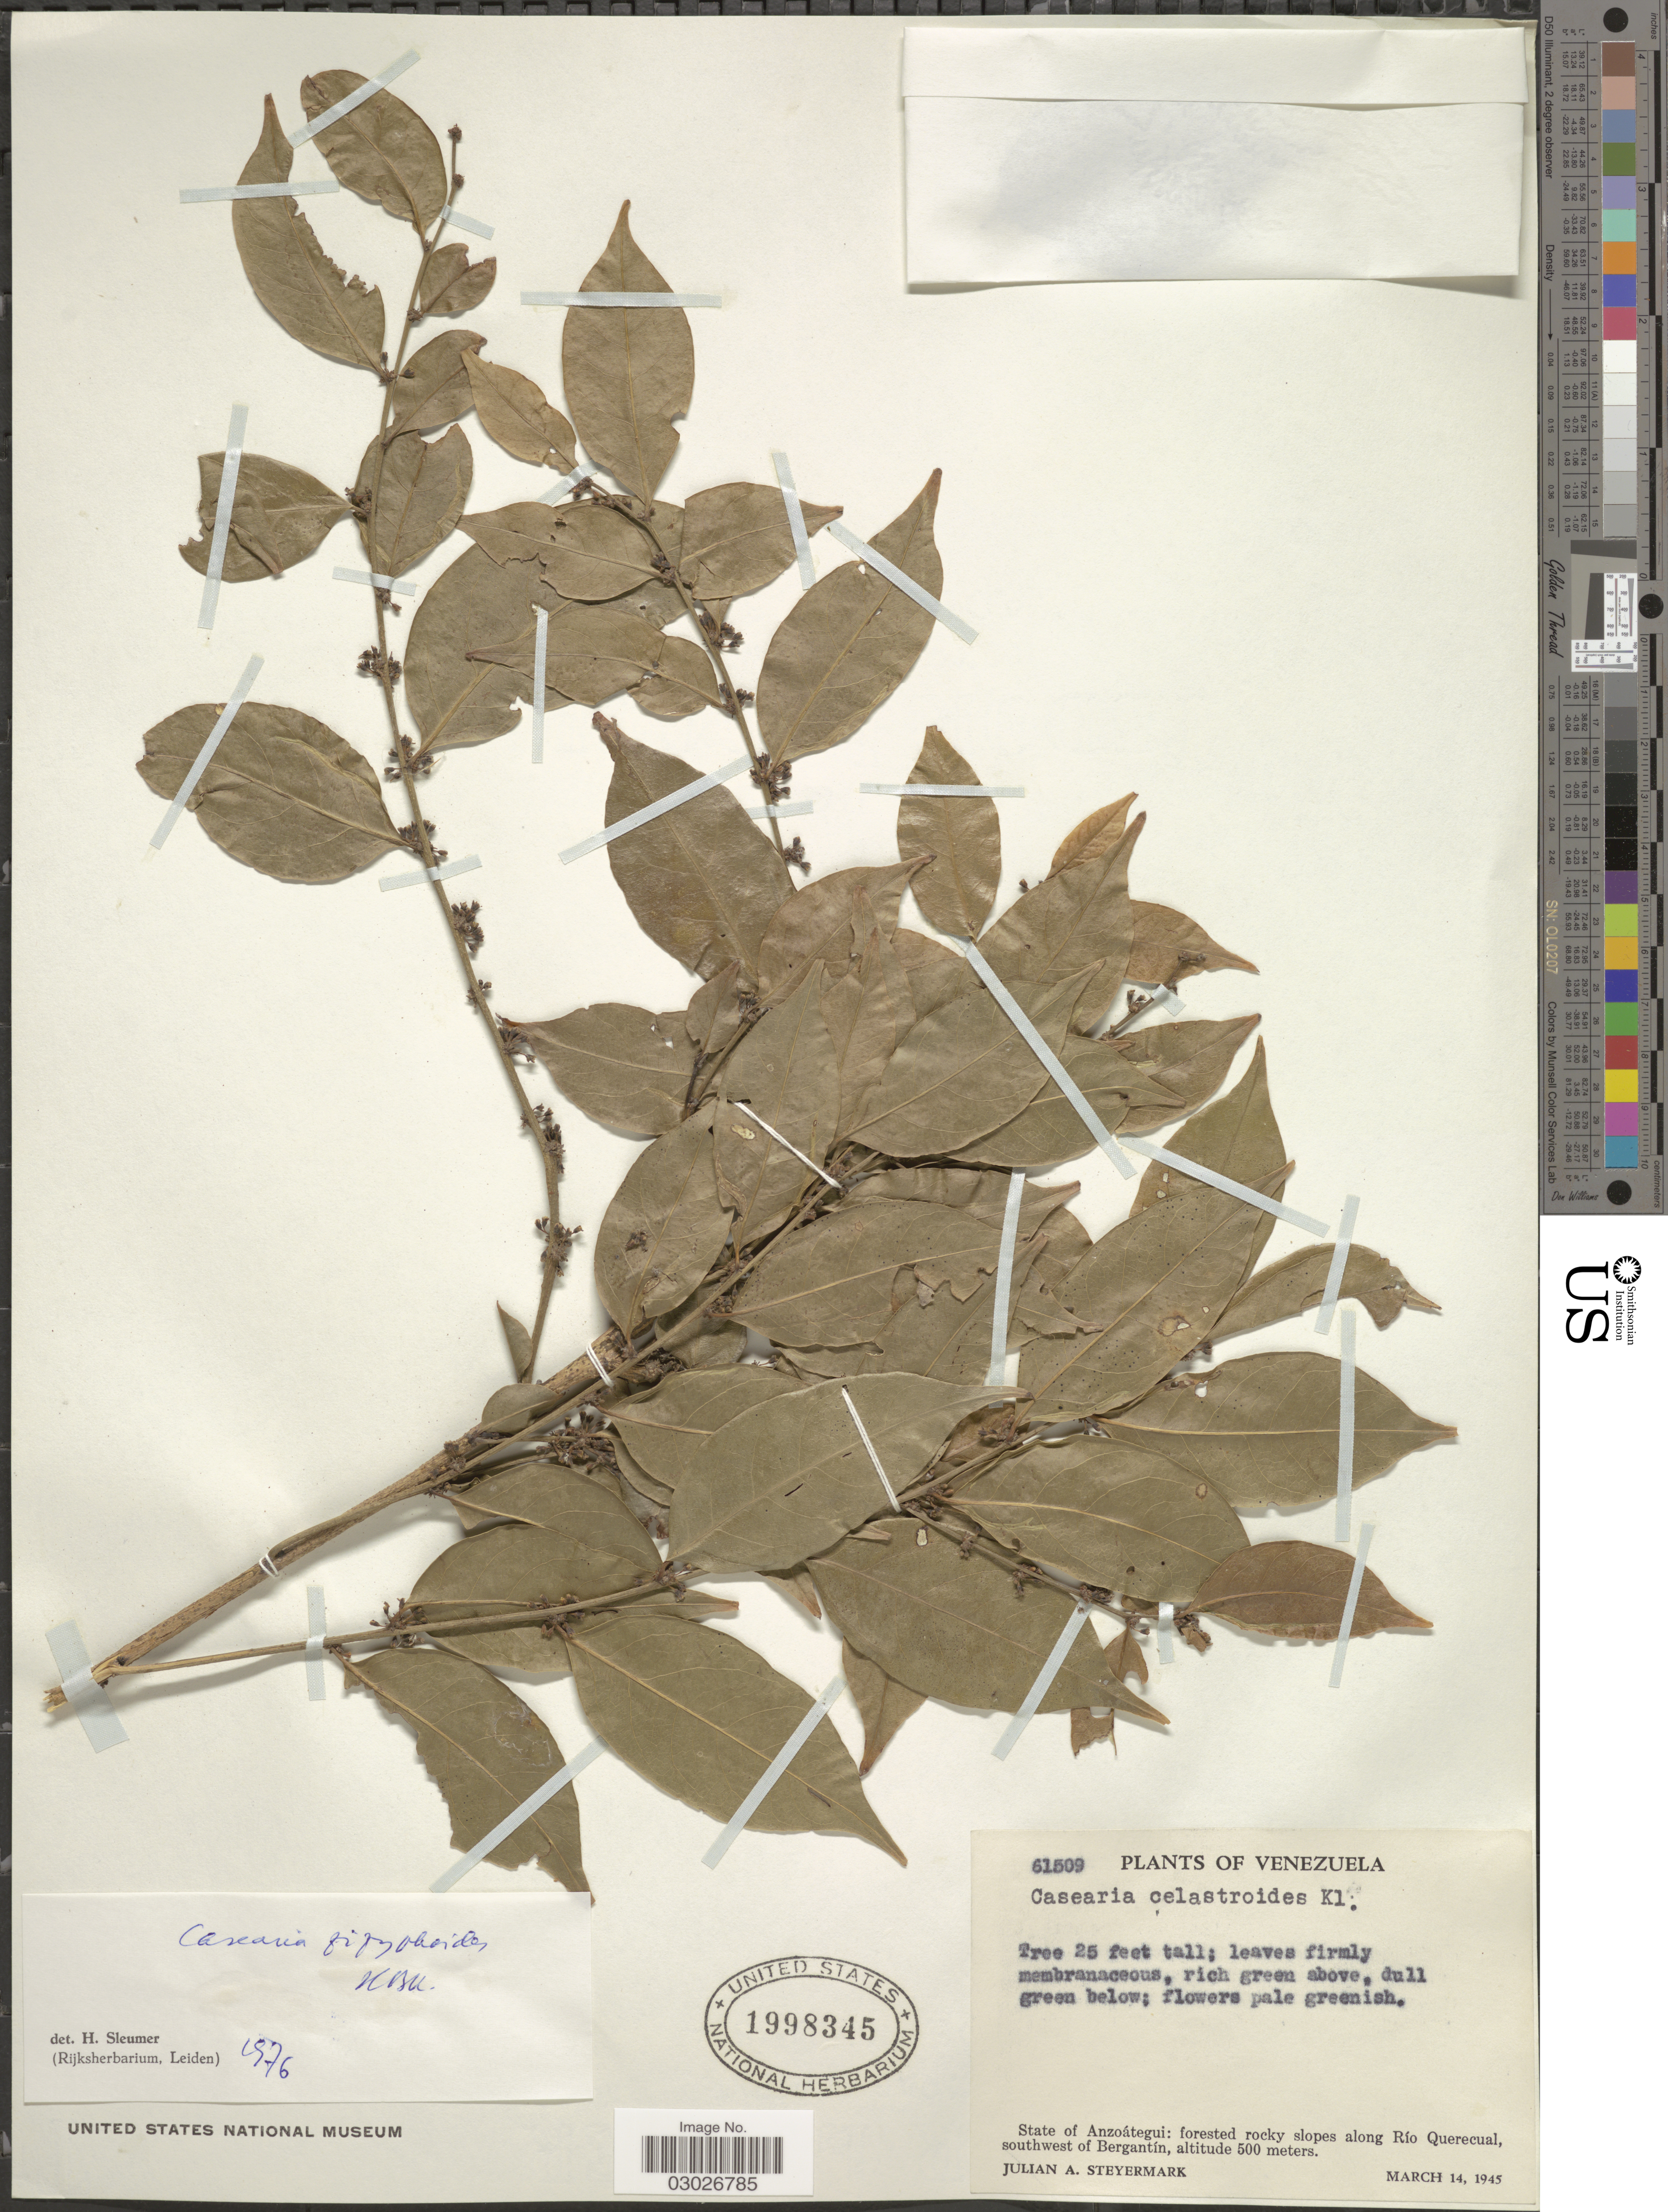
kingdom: Plantae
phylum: Tracheophyta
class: Magnoliopsida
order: Malpighiales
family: Salicaceae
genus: Casearia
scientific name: Casearia zizyphoides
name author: Kunth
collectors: J. Steyermark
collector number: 61509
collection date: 1945-03-14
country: Venezuela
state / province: Anzoategui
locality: Forested rocky slopes along Río Querecual, southwest of Bergantín.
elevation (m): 500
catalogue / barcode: US 1998345